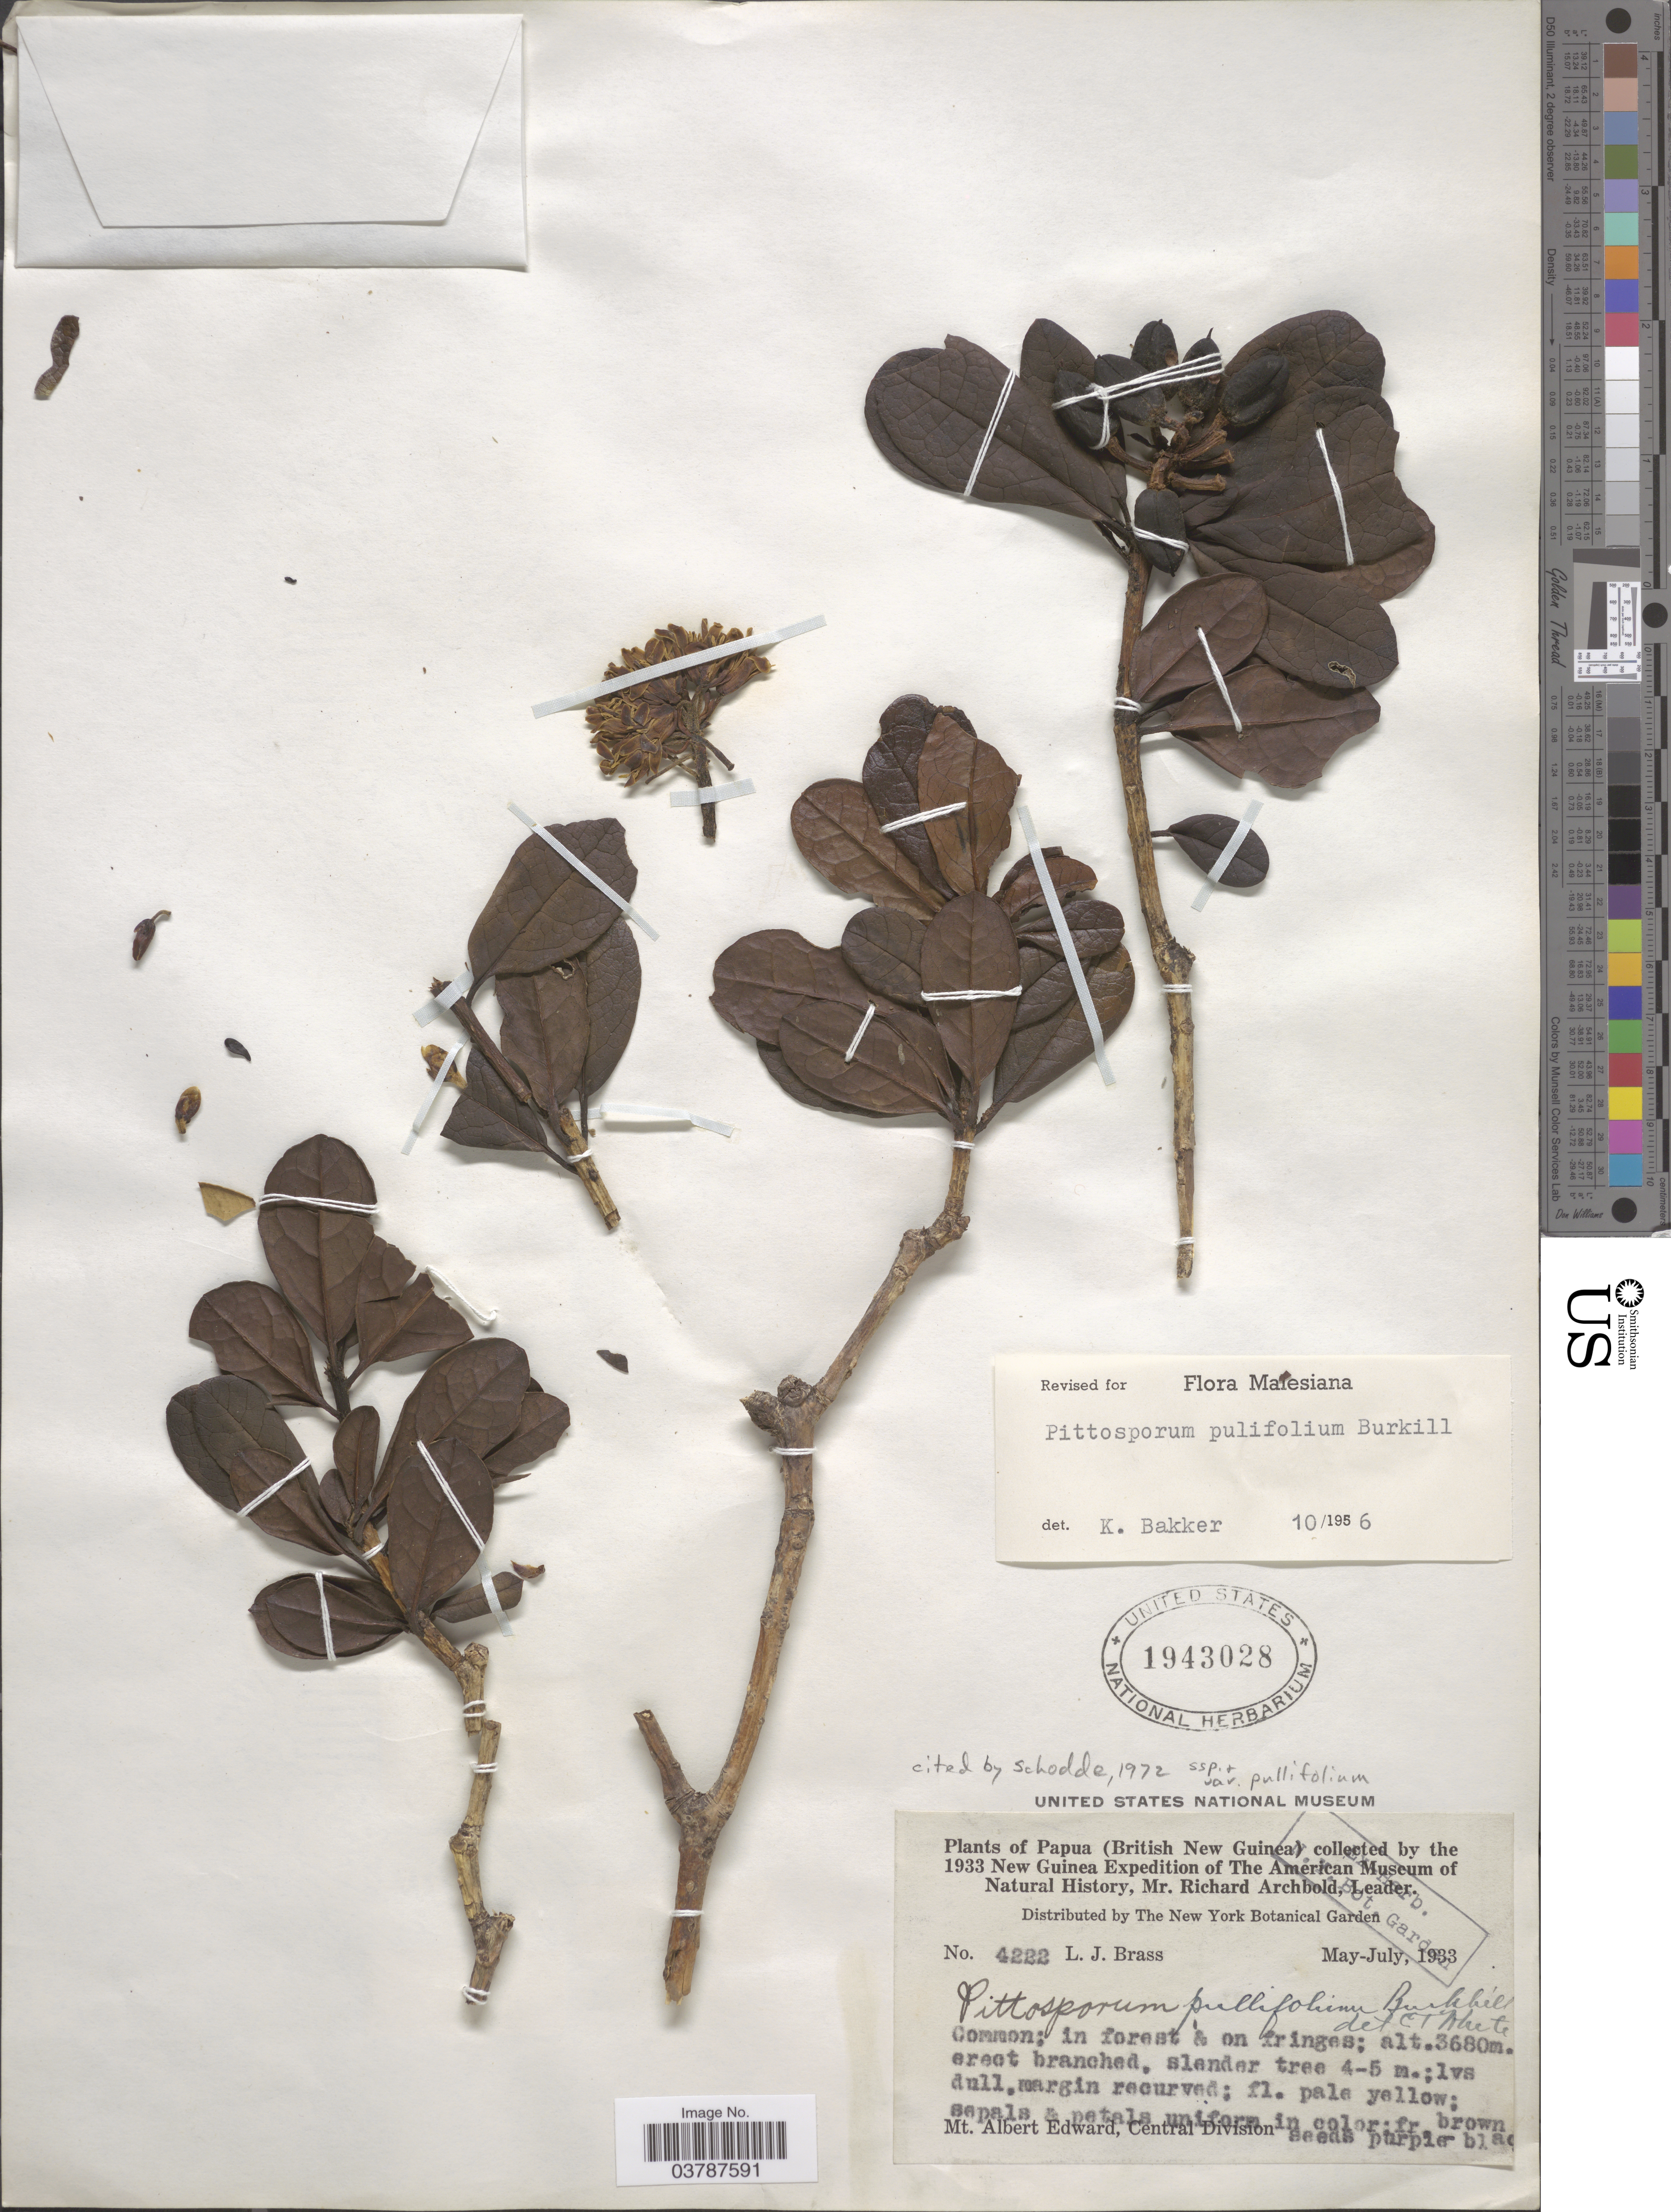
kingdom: Plantae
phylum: Tracheophyta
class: Magnoliopsida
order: Apiales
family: Pittosporaceae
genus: Pittosporum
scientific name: Pittosporum pullifolium subsp. pullifolium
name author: Burkill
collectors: L. J. Brass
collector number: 4222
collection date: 1933-05/1933-07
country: Papua New Guinea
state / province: Central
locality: Papua (British New Guinea). Mt. Albert Edward, Central Division.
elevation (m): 3680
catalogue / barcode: US 1943028